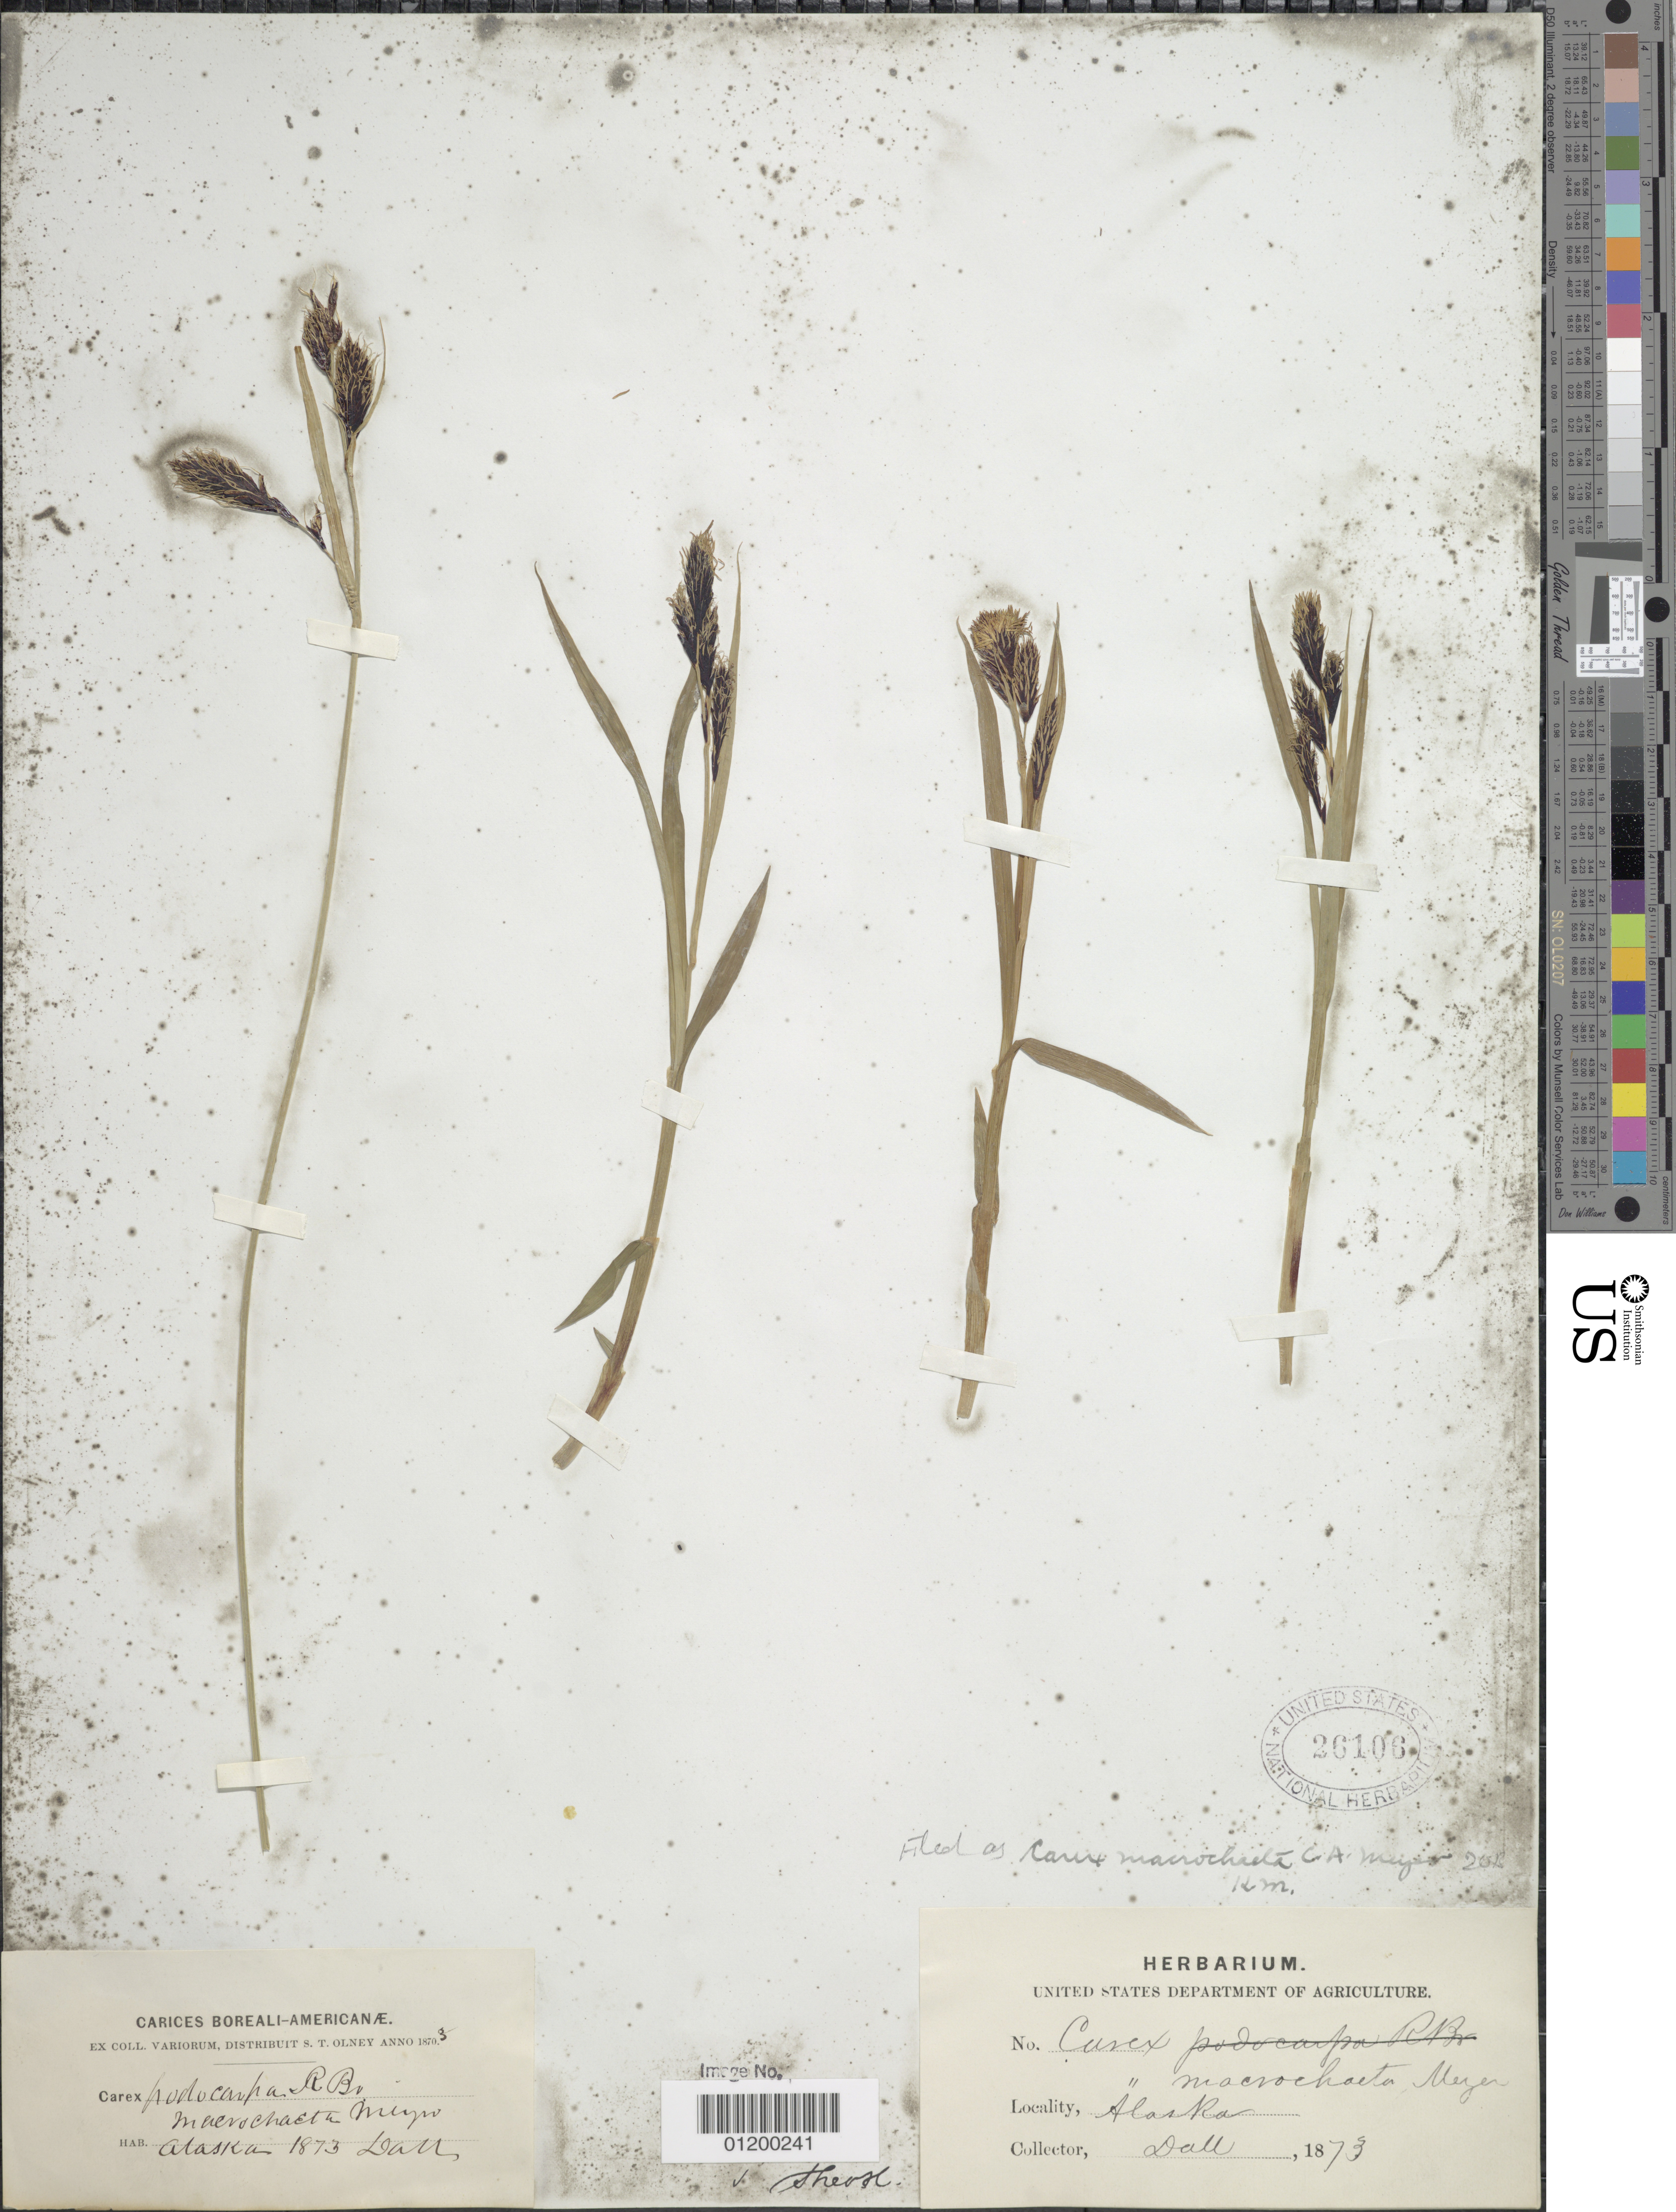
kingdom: Plantae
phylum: Tracheophyta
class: Liliopsida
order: Poales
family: Cyperaceae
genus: Carex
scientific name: Carex macrochaeta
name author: C.A. Mey.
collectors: -. Dall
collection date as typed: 1873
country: United States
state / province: Alaska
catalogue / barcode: US 26106